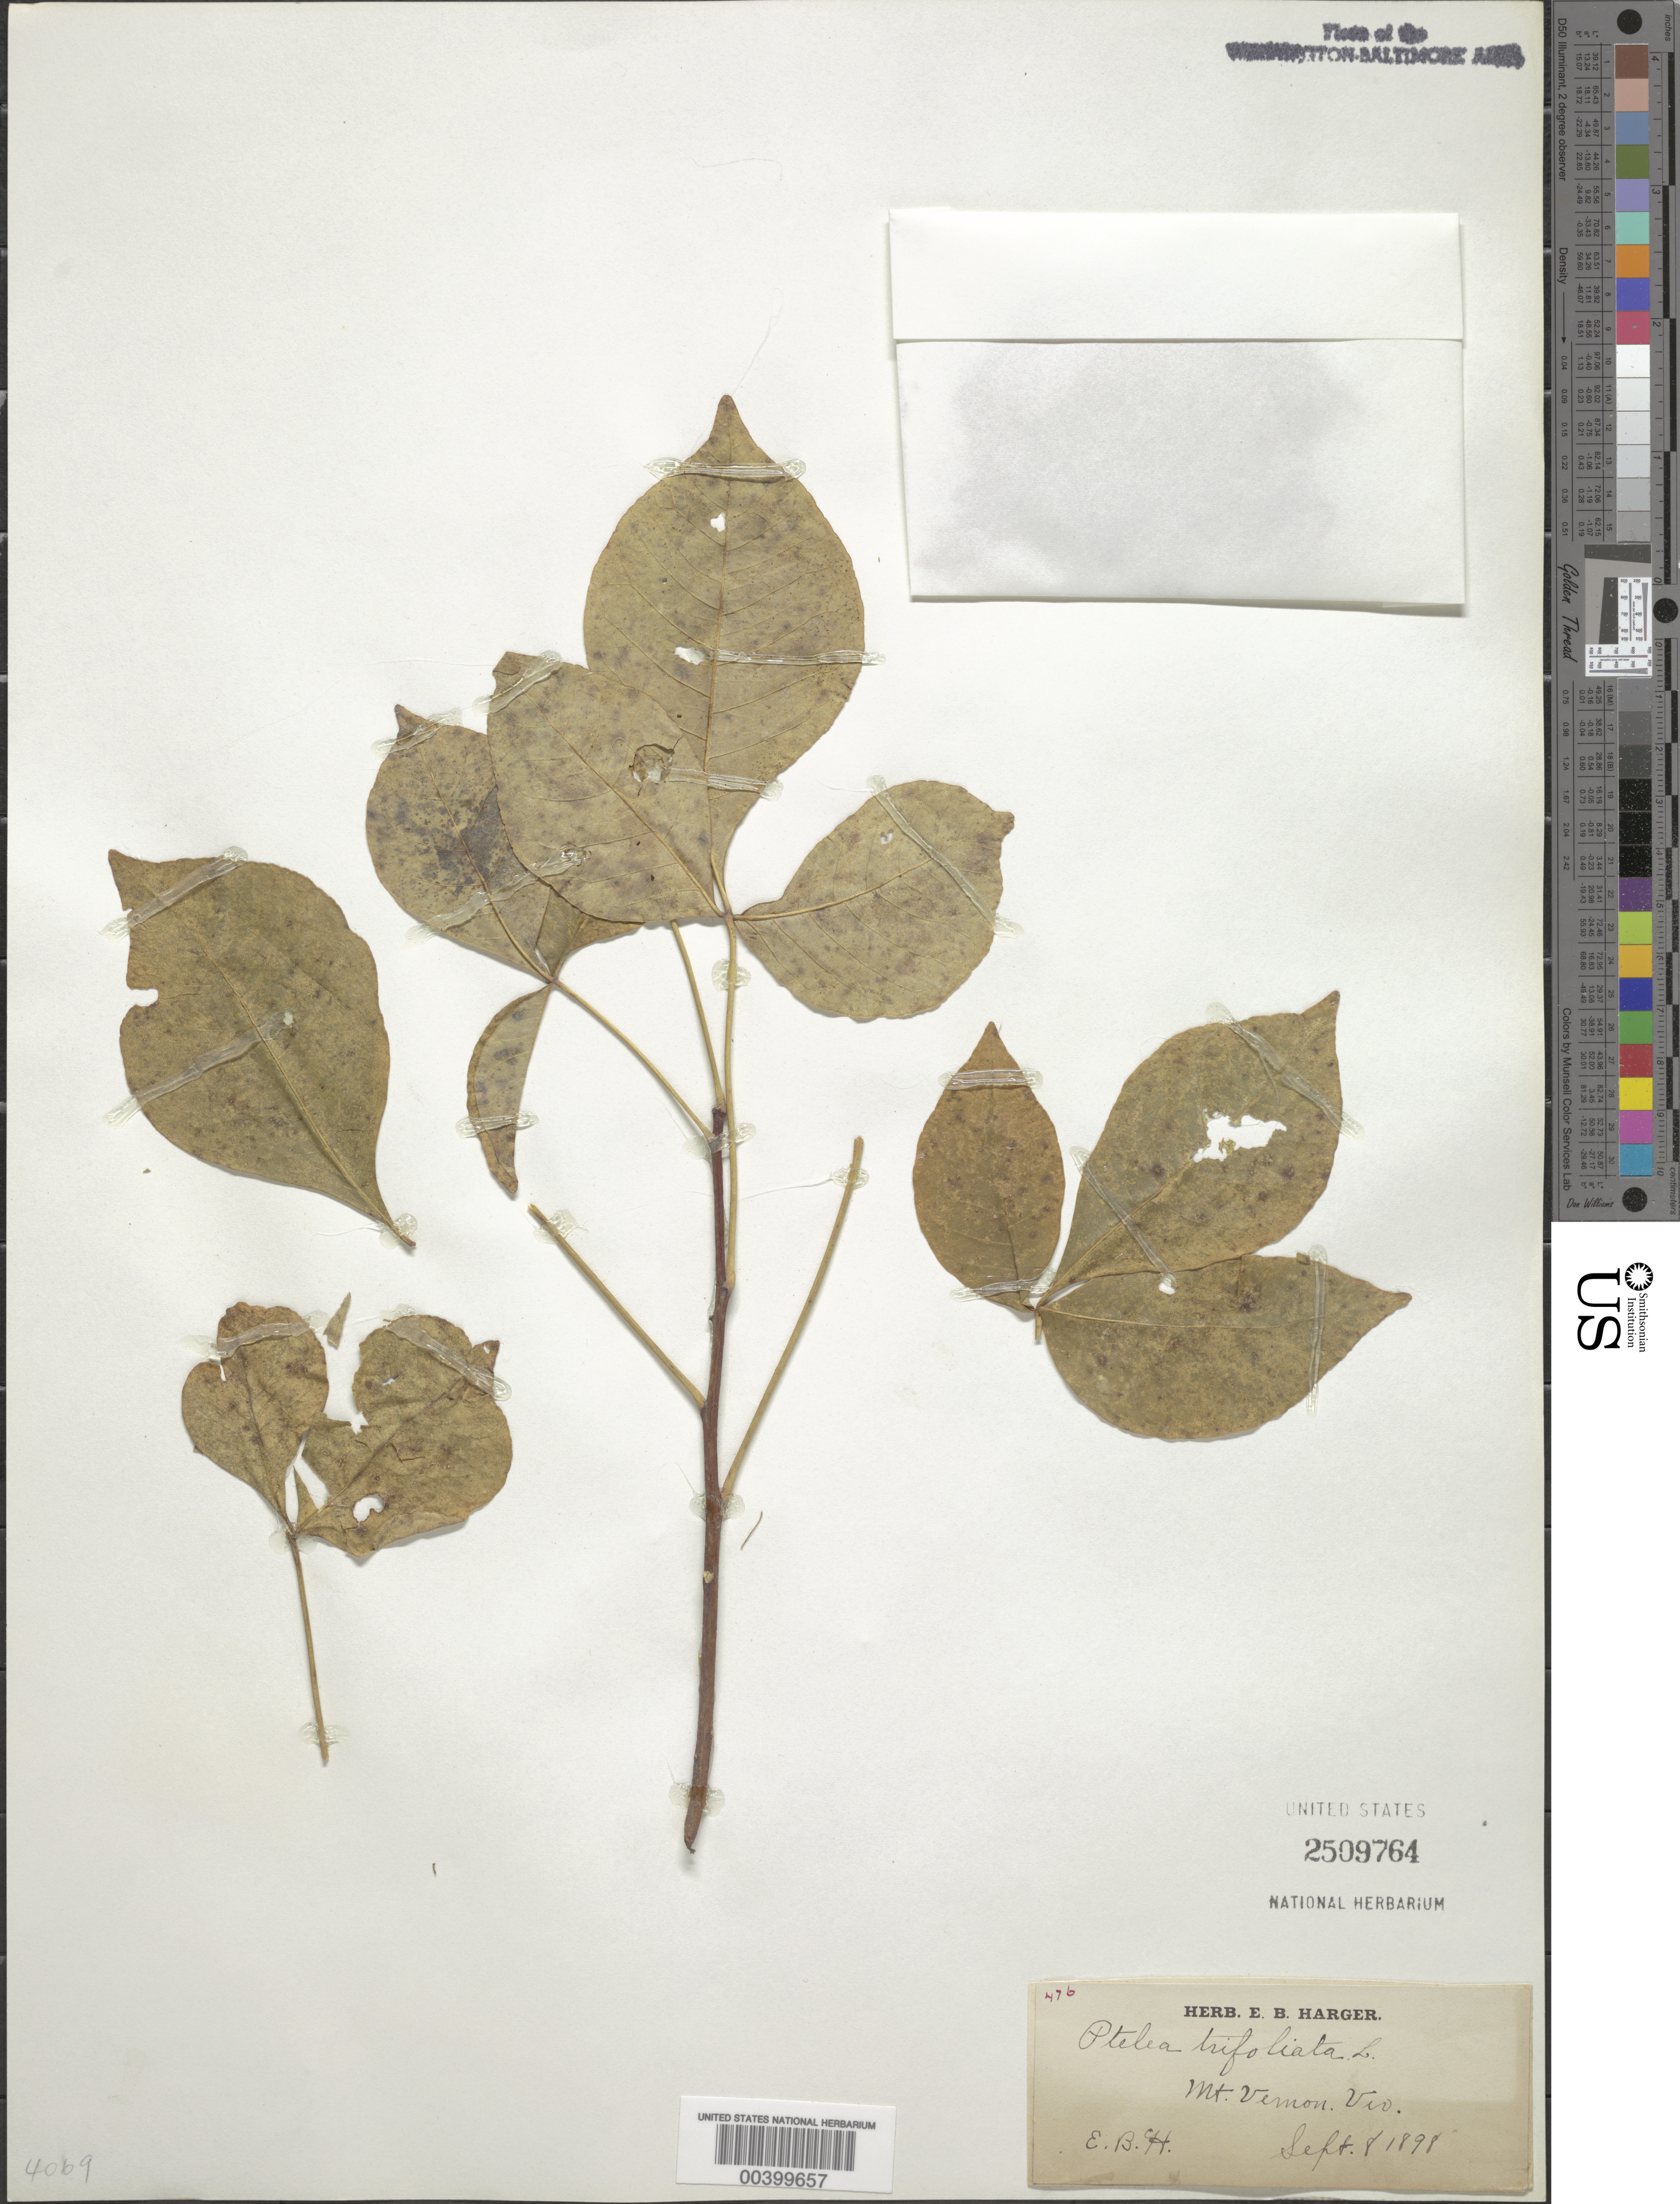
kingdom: Plantae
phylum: Tracheophyta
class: Magnoliopsida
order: Sapindales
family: Rutaceae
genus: Ptelea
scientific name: Ptelea trifoliata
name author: L.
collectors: E. B. Harger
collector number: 476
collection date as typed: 08 Sep 1898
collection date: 1898-09-08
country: United States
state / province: Virginia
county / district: Fairfax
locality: Mount Vernon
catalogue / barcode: US 2509764